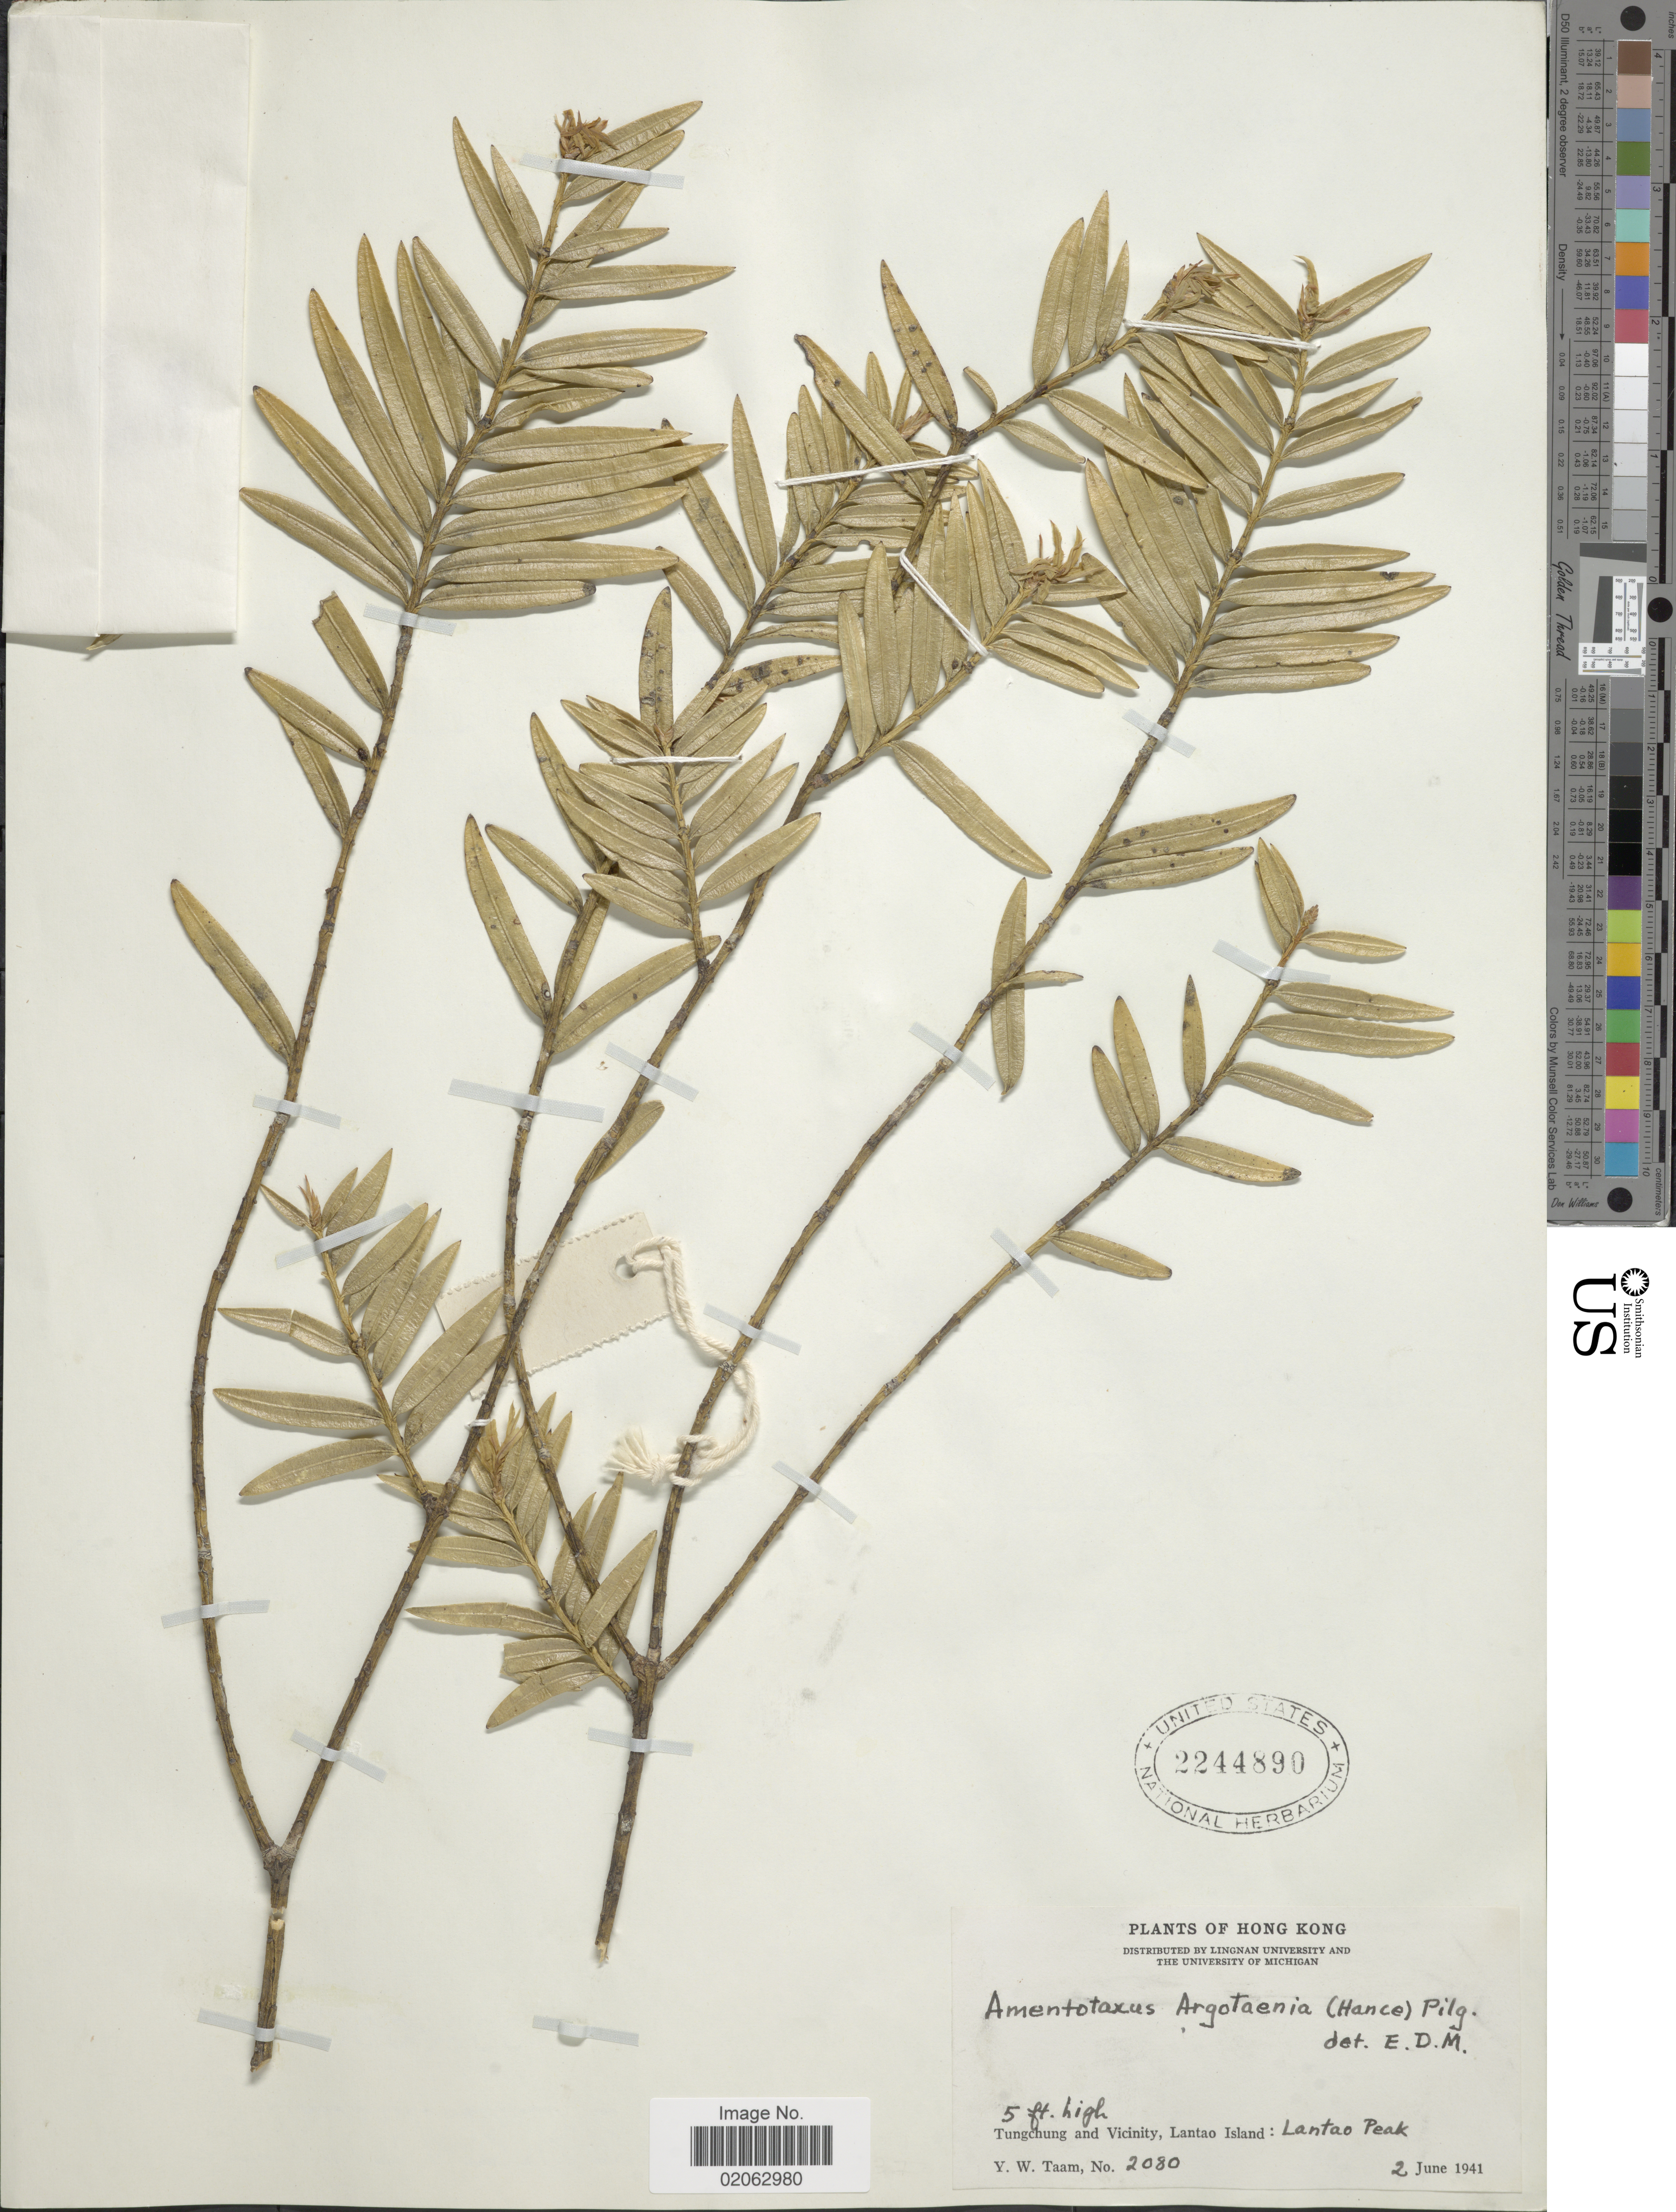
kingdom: Plantae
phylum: Tracheophyta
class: Pinopsida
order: Pinales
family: Taxaceae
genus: Amentotaxus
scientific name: Amentotaxus argotaenia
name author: (Hance) Pilg.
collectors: Y. W. Taam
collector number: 2080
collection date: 1941-06-02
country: China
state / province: Hong Kong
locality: Tungchung and Vicinity, Lantao Island:Lantao Peak.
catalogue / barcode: US 2244890